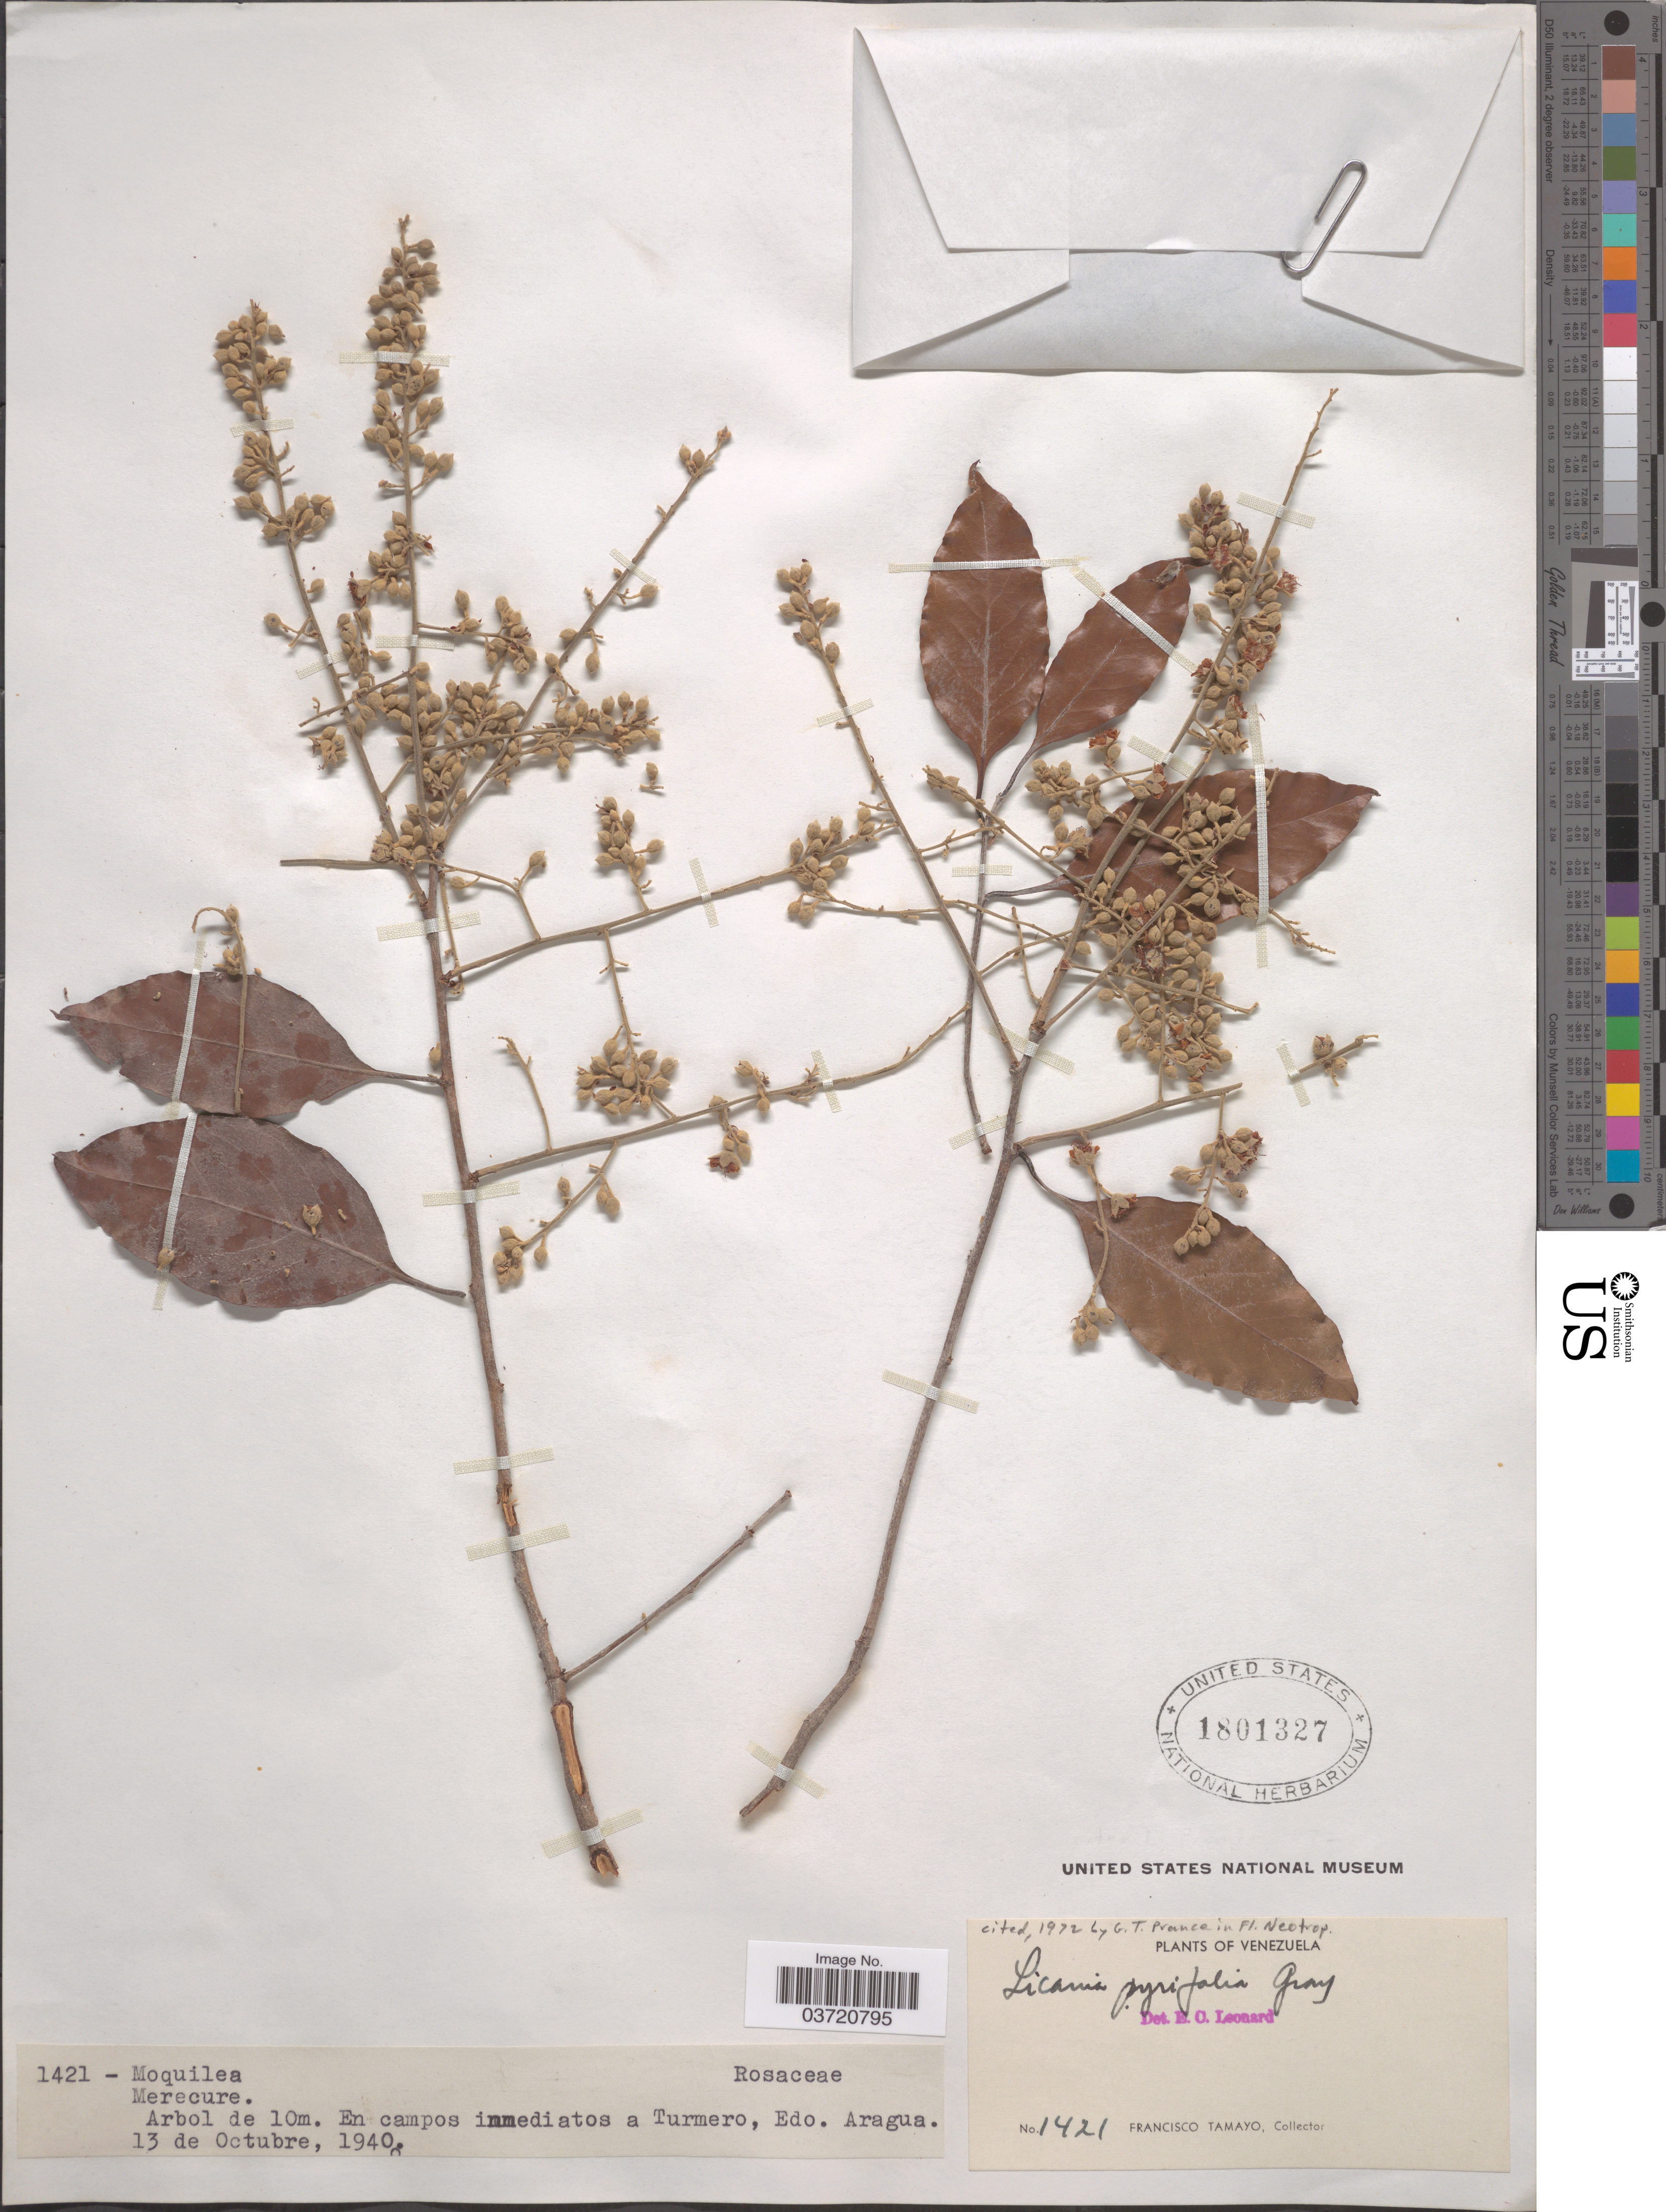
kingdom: Plantae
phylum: Tracheophyta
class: Magnoliopsida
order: Malpighiales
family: Chrysobalanaceae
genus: Moquilea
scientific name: Moquilea pyrifolia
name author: (Griseb.) R.O. Williams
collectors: F. Tamayo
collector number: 1421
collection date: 1940-10-13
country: Venezuela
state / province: Aragua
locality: En campos immediatos a Turmero.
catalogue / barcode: US 1801327